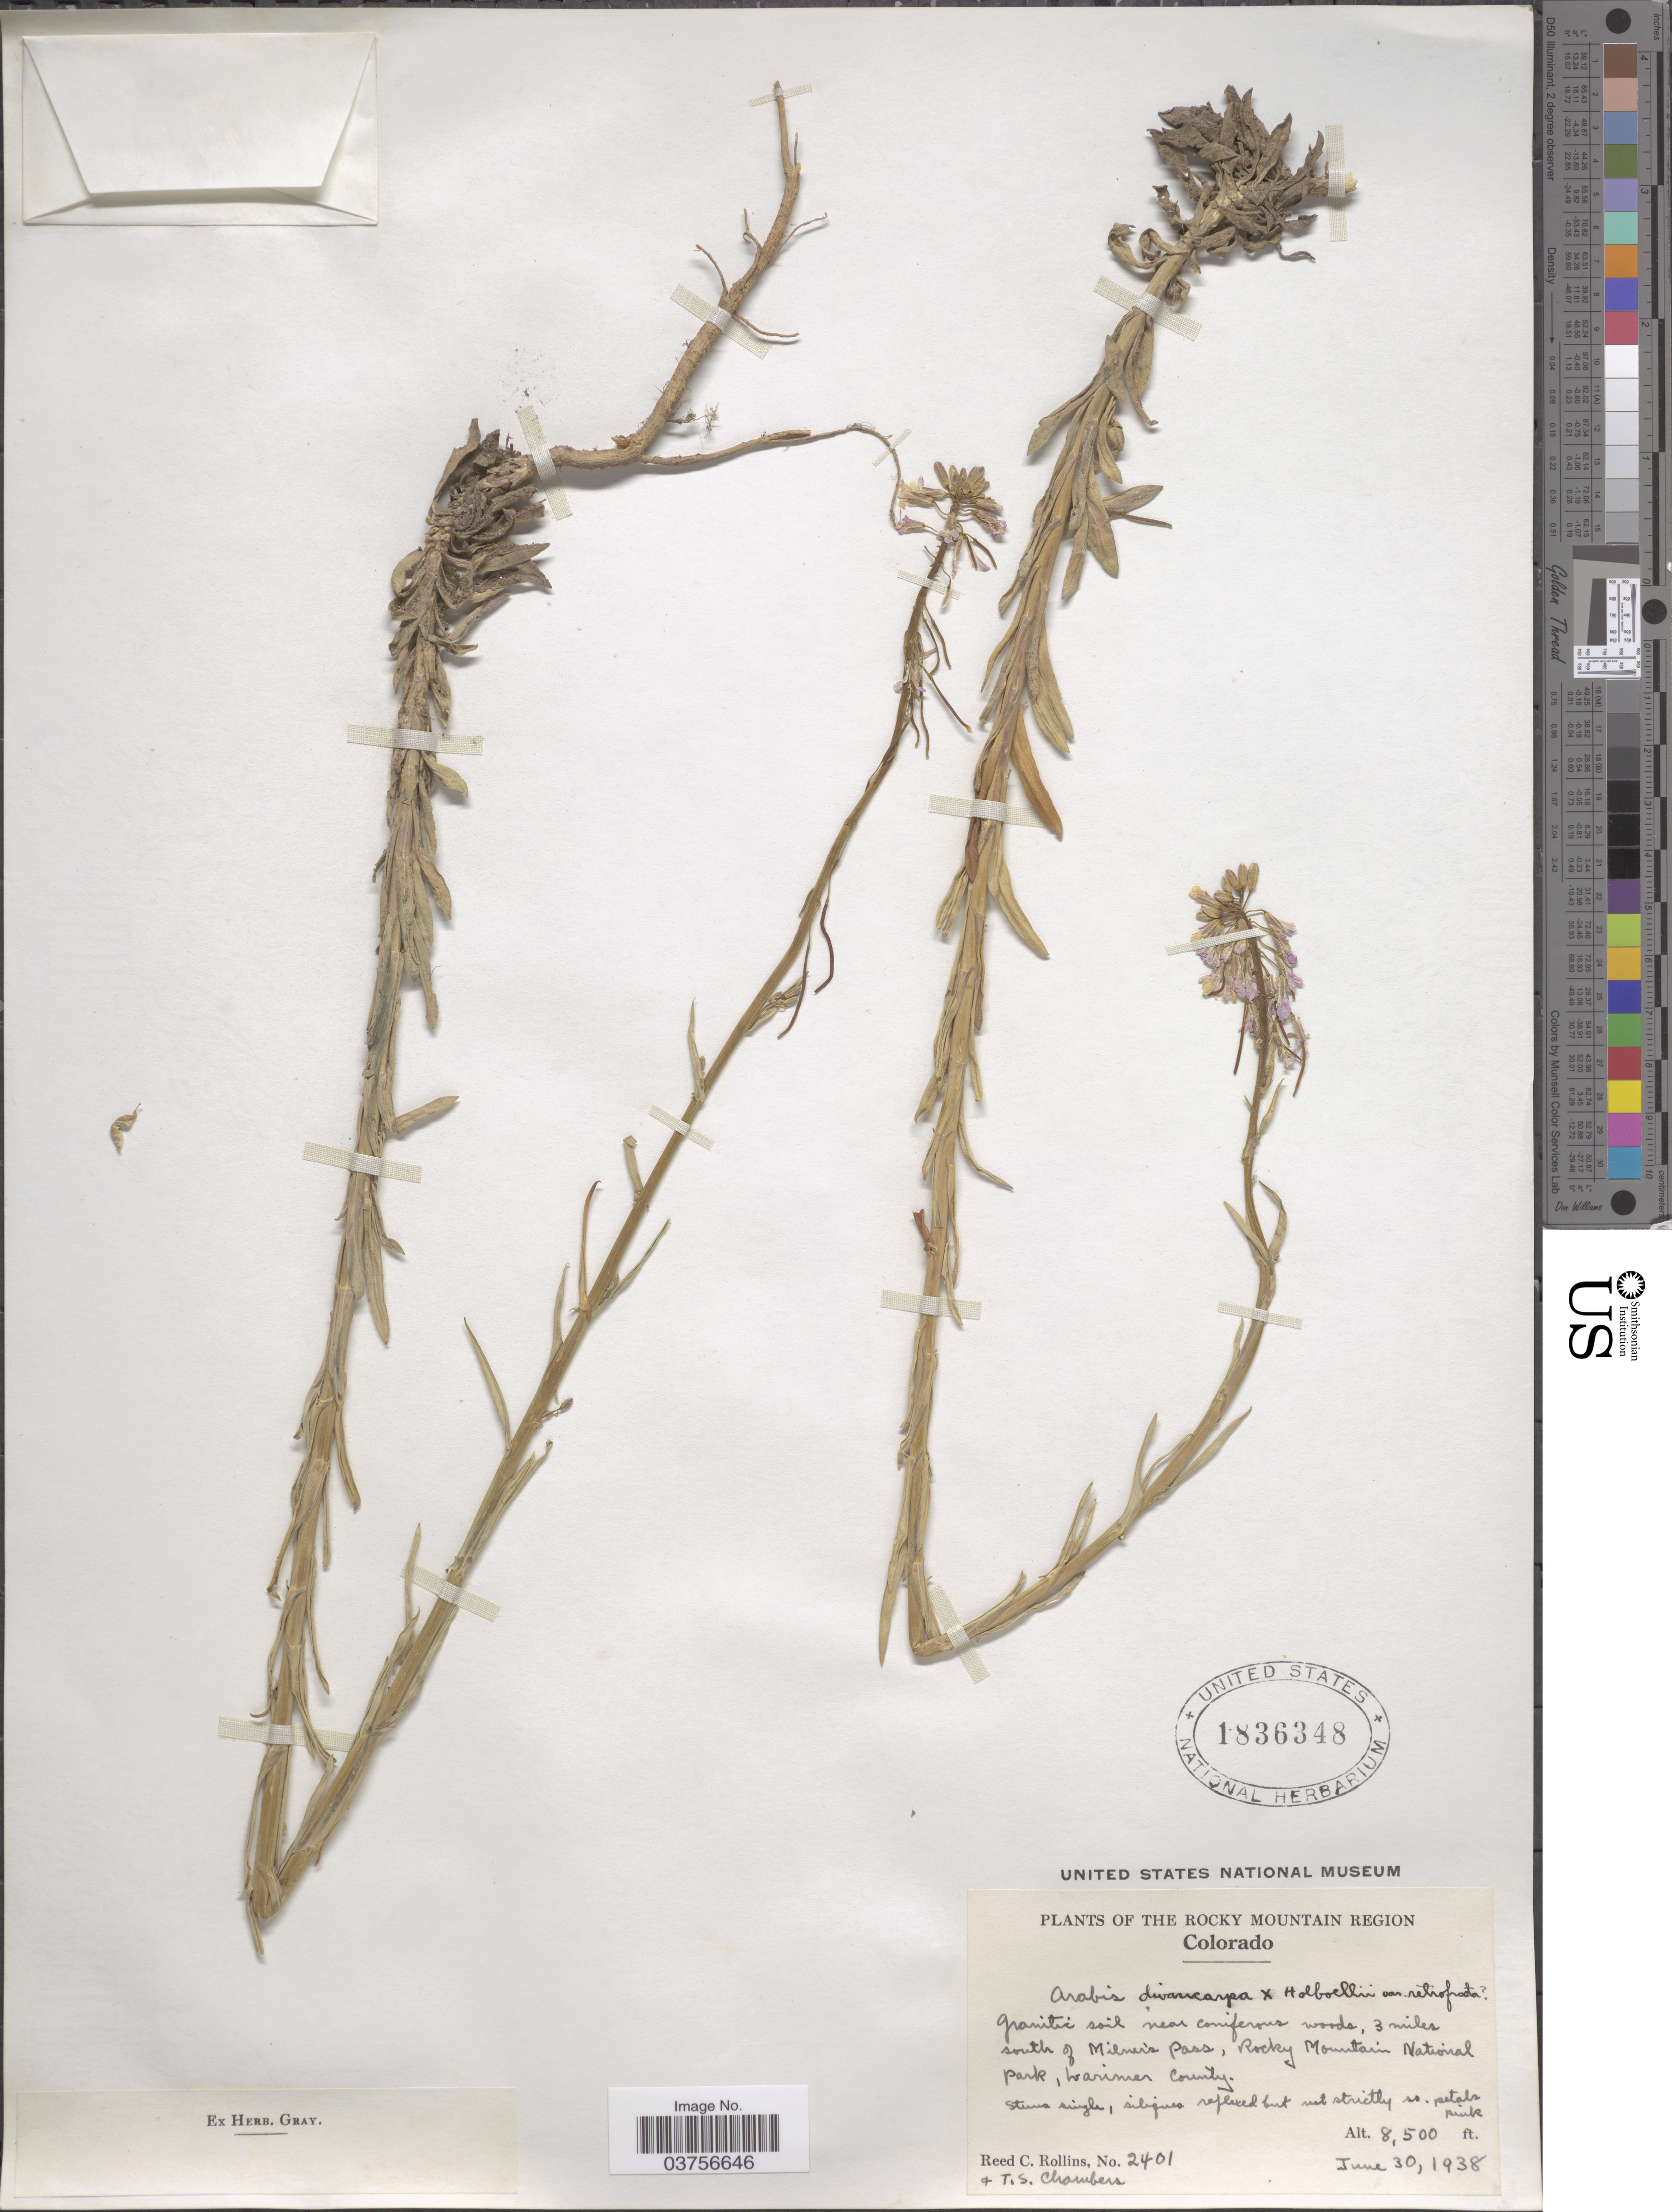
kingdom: Plantae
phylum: Tracheophyta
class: Magnoliopsida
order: Brassicales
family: Brassicaceae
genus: Arabis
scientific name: Arabis divaricarpa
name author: A. Nelson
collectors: R. C. Rollins & T. Chambers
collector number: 2401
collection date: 1938-06-30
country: United States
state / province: Colorado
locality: The Rocky Mountain Region. 3 miles south of Milner's Pass, Rocky Mountain National Park, Larimer County.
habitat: granitic soil near coniferous woods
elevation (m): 2591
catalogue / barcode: US 1836348